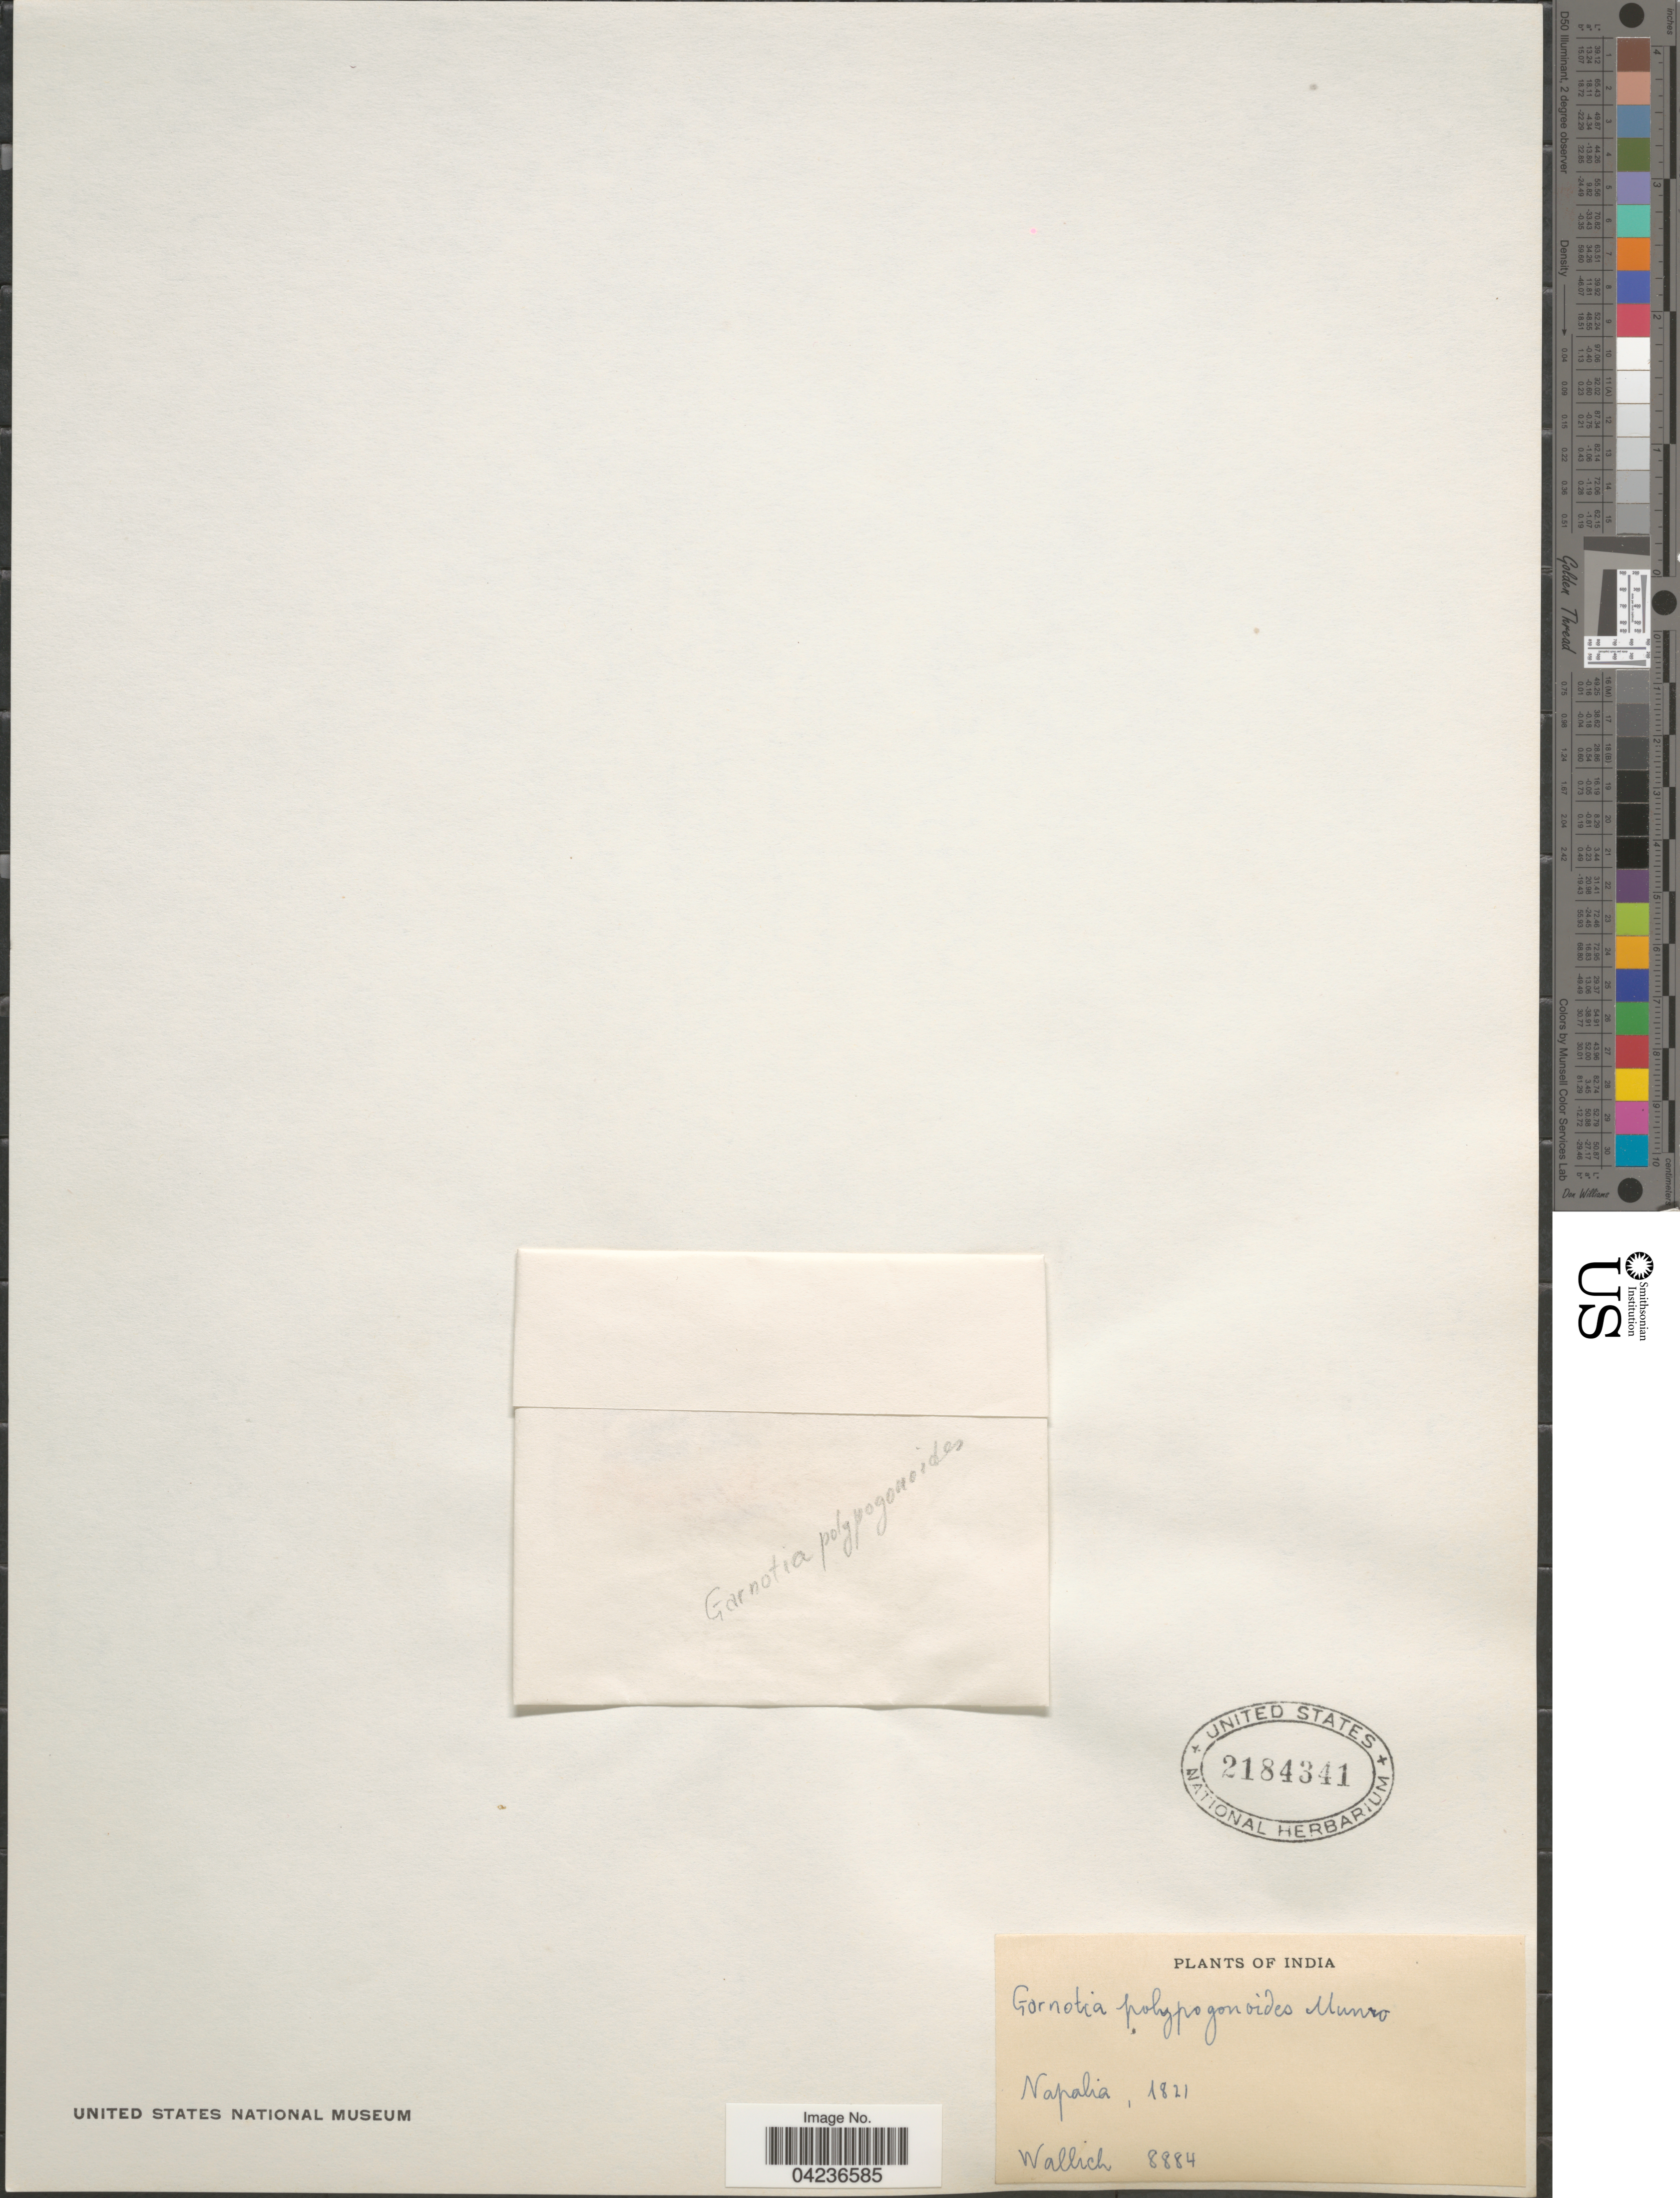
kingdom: Plantae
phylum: Tracheophyta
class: Liliopsida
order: Poales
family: Poaceae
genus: Garnotia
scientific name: Garnotia polypogonoides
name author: Munro ex Oliver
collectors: -- Wallich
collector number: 8884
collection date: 1821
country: Nepal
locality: Napalia.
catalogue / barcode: US 2184341